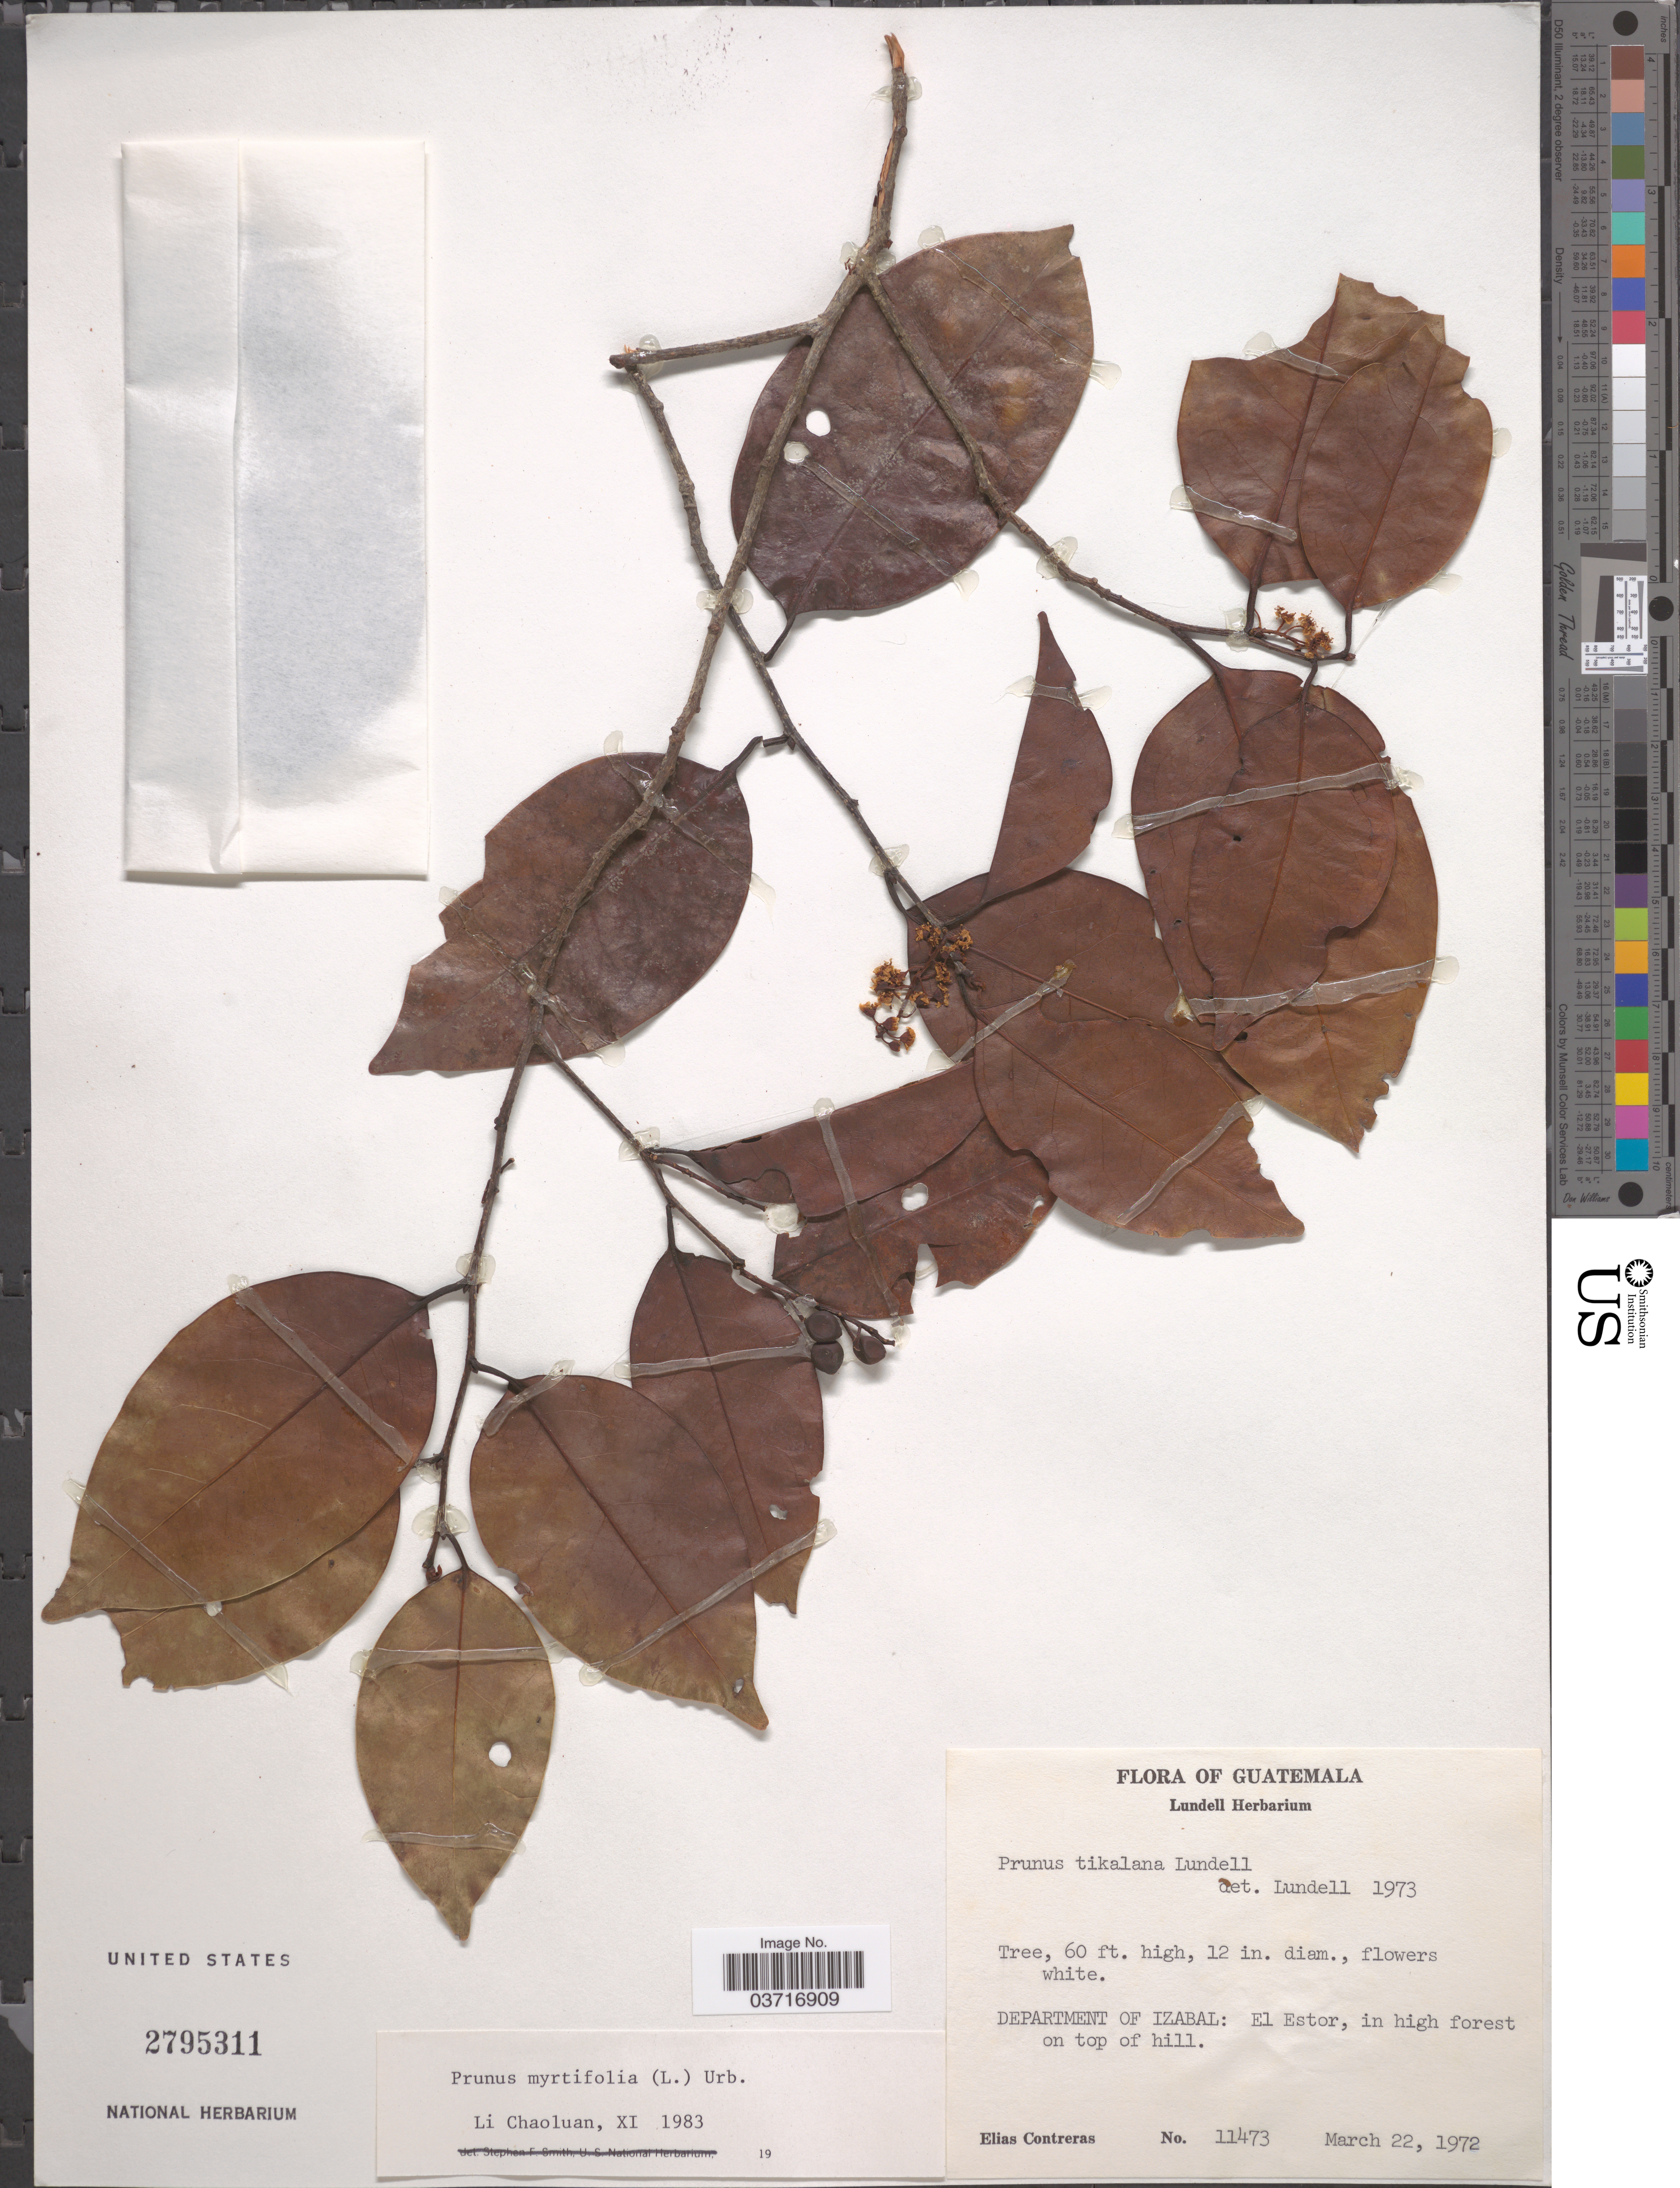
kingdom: Plantae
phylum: Tracheophyta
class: Magnoliopsida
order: Rosales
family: Rosaceae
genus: Prunus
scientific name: Prunus myrtifolia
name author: (L.) Urb.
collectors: E. Contreras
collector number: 11473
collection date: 1972-03-22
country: Guatemala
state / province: Izabal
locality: Department of Izabal: El Estor, in high forest on top of hill.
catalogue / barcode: US 2795311